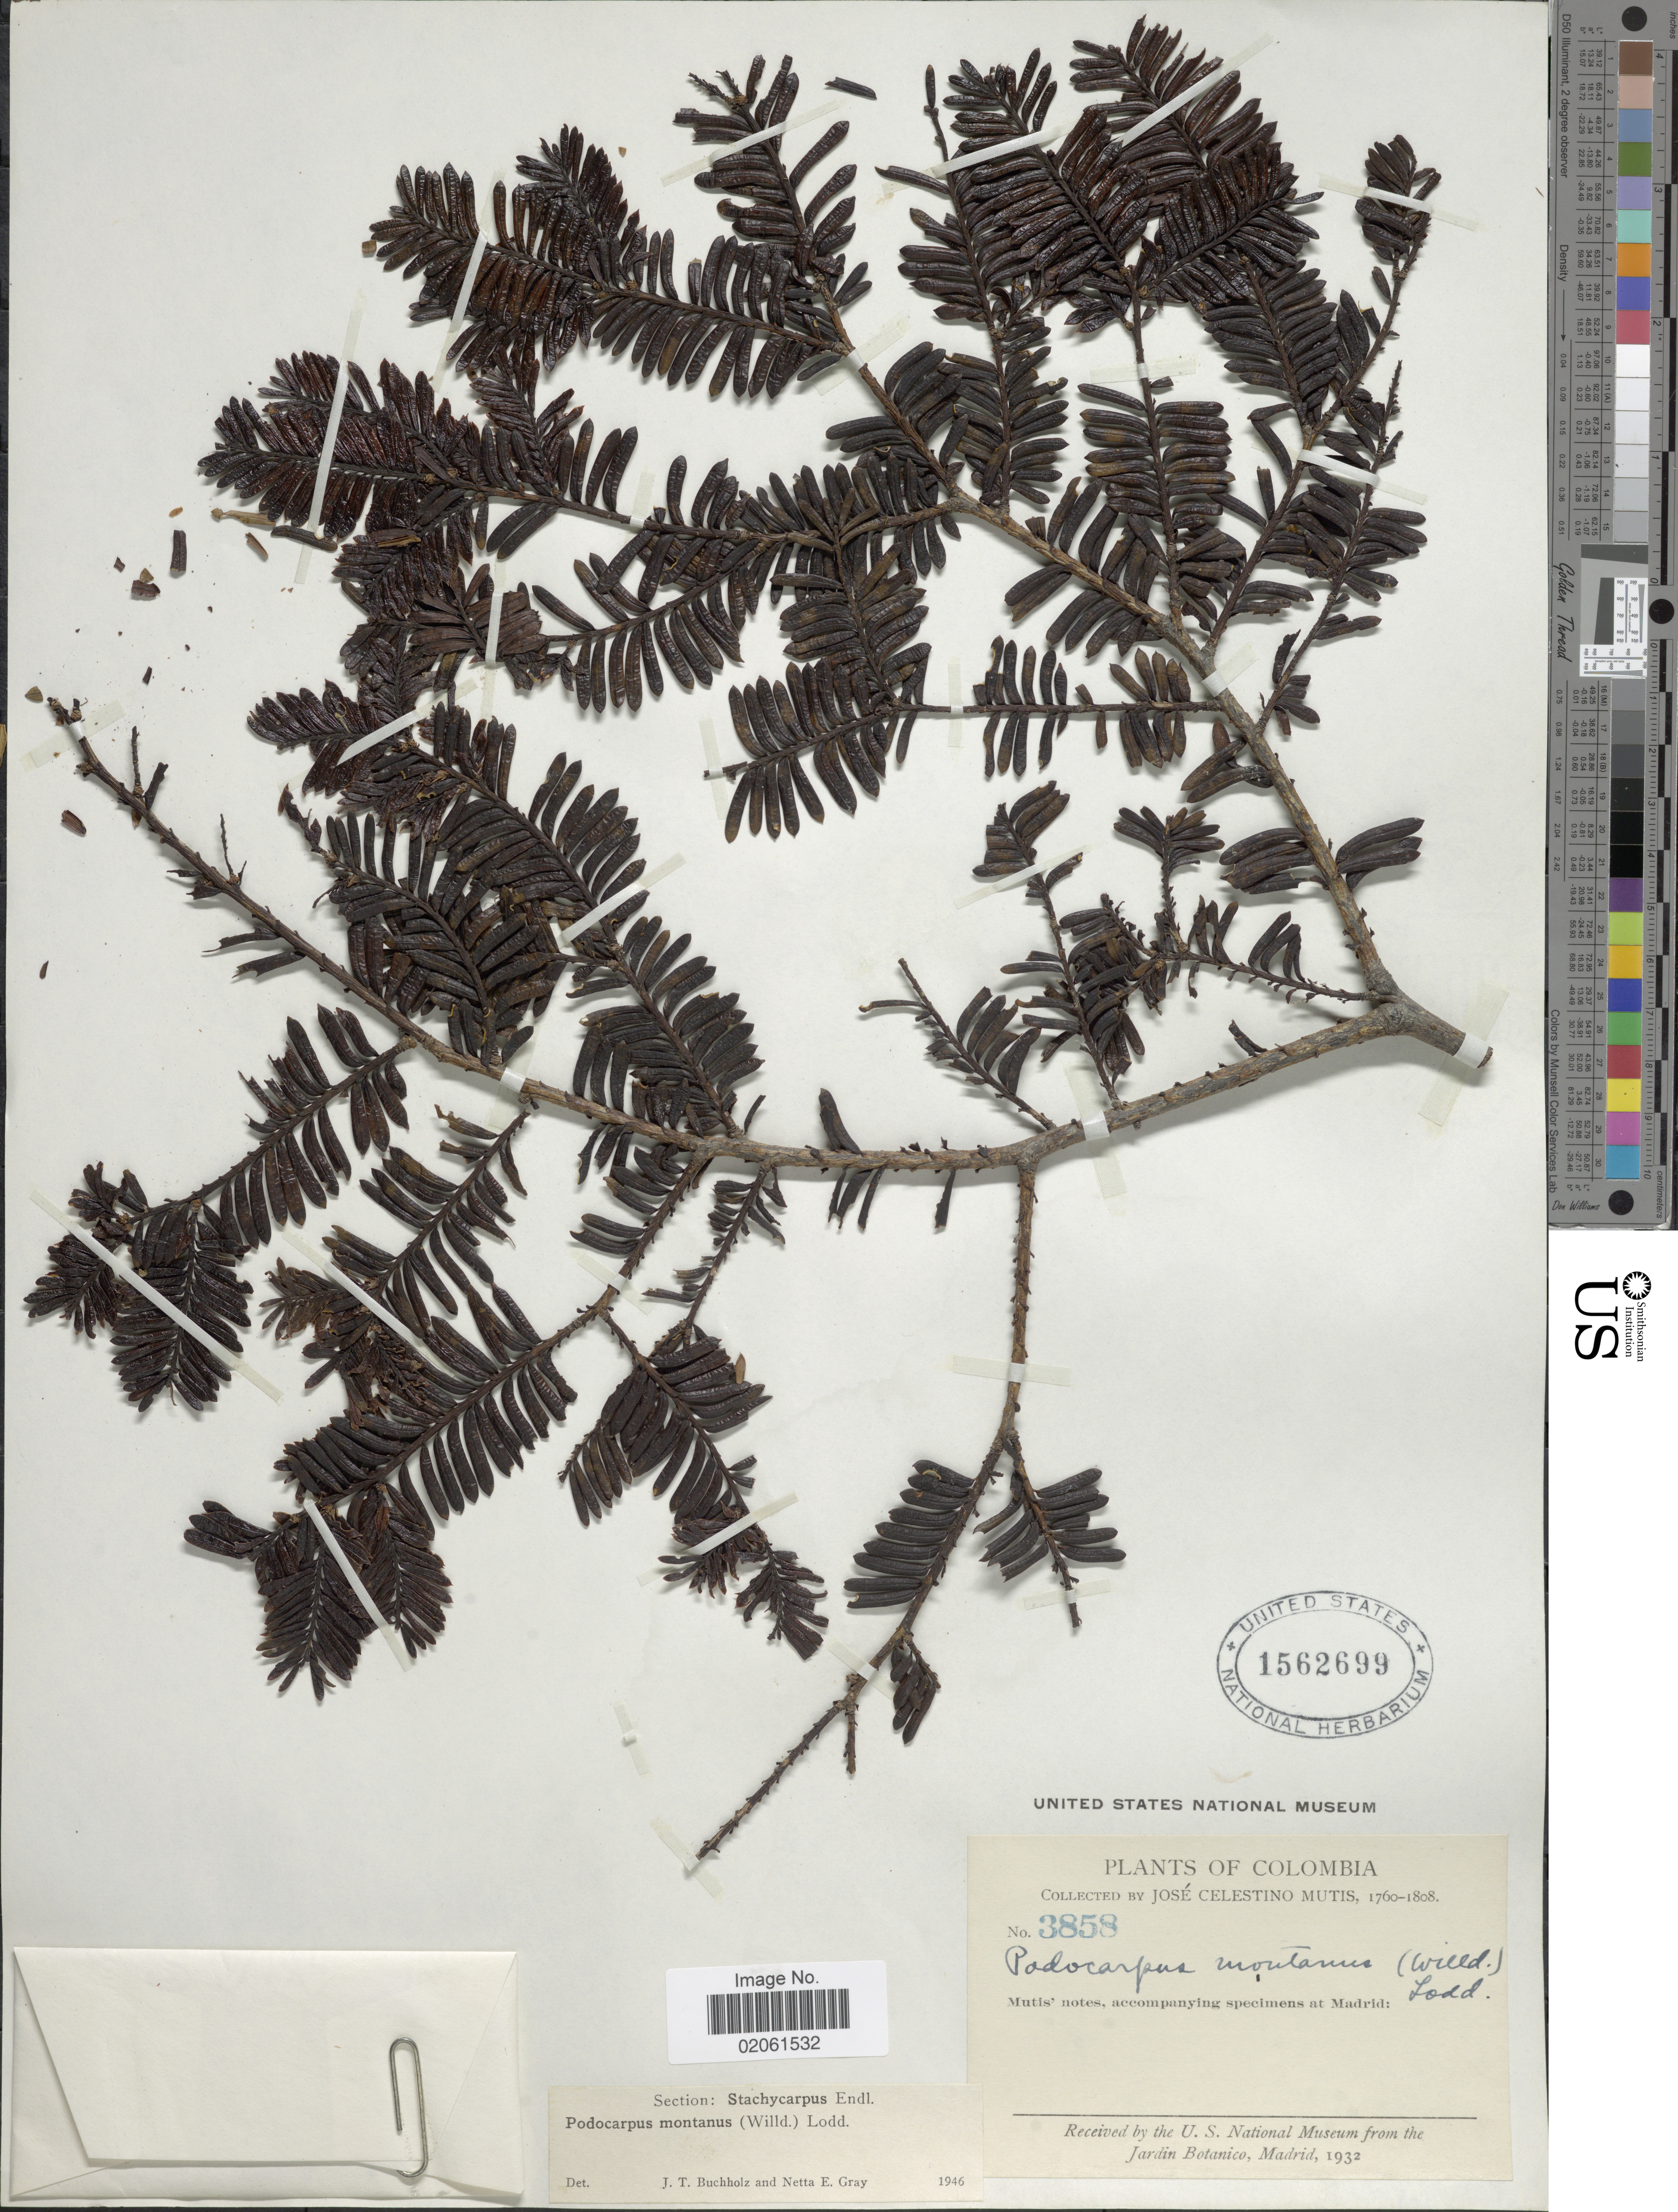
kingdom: Plantae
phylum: Tracheophyta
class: Pinopsida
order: Pinales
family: Podocarpaceae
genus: Podocarpus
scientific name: Podocarpus montanus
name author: (Humb. & Bonpl. ex Willd.) Lodd. ex Endl.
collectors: J. C. B. Mutis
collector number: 3858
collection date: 1760/1808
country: Colombia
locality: Colombia.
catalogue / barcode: US 1562699